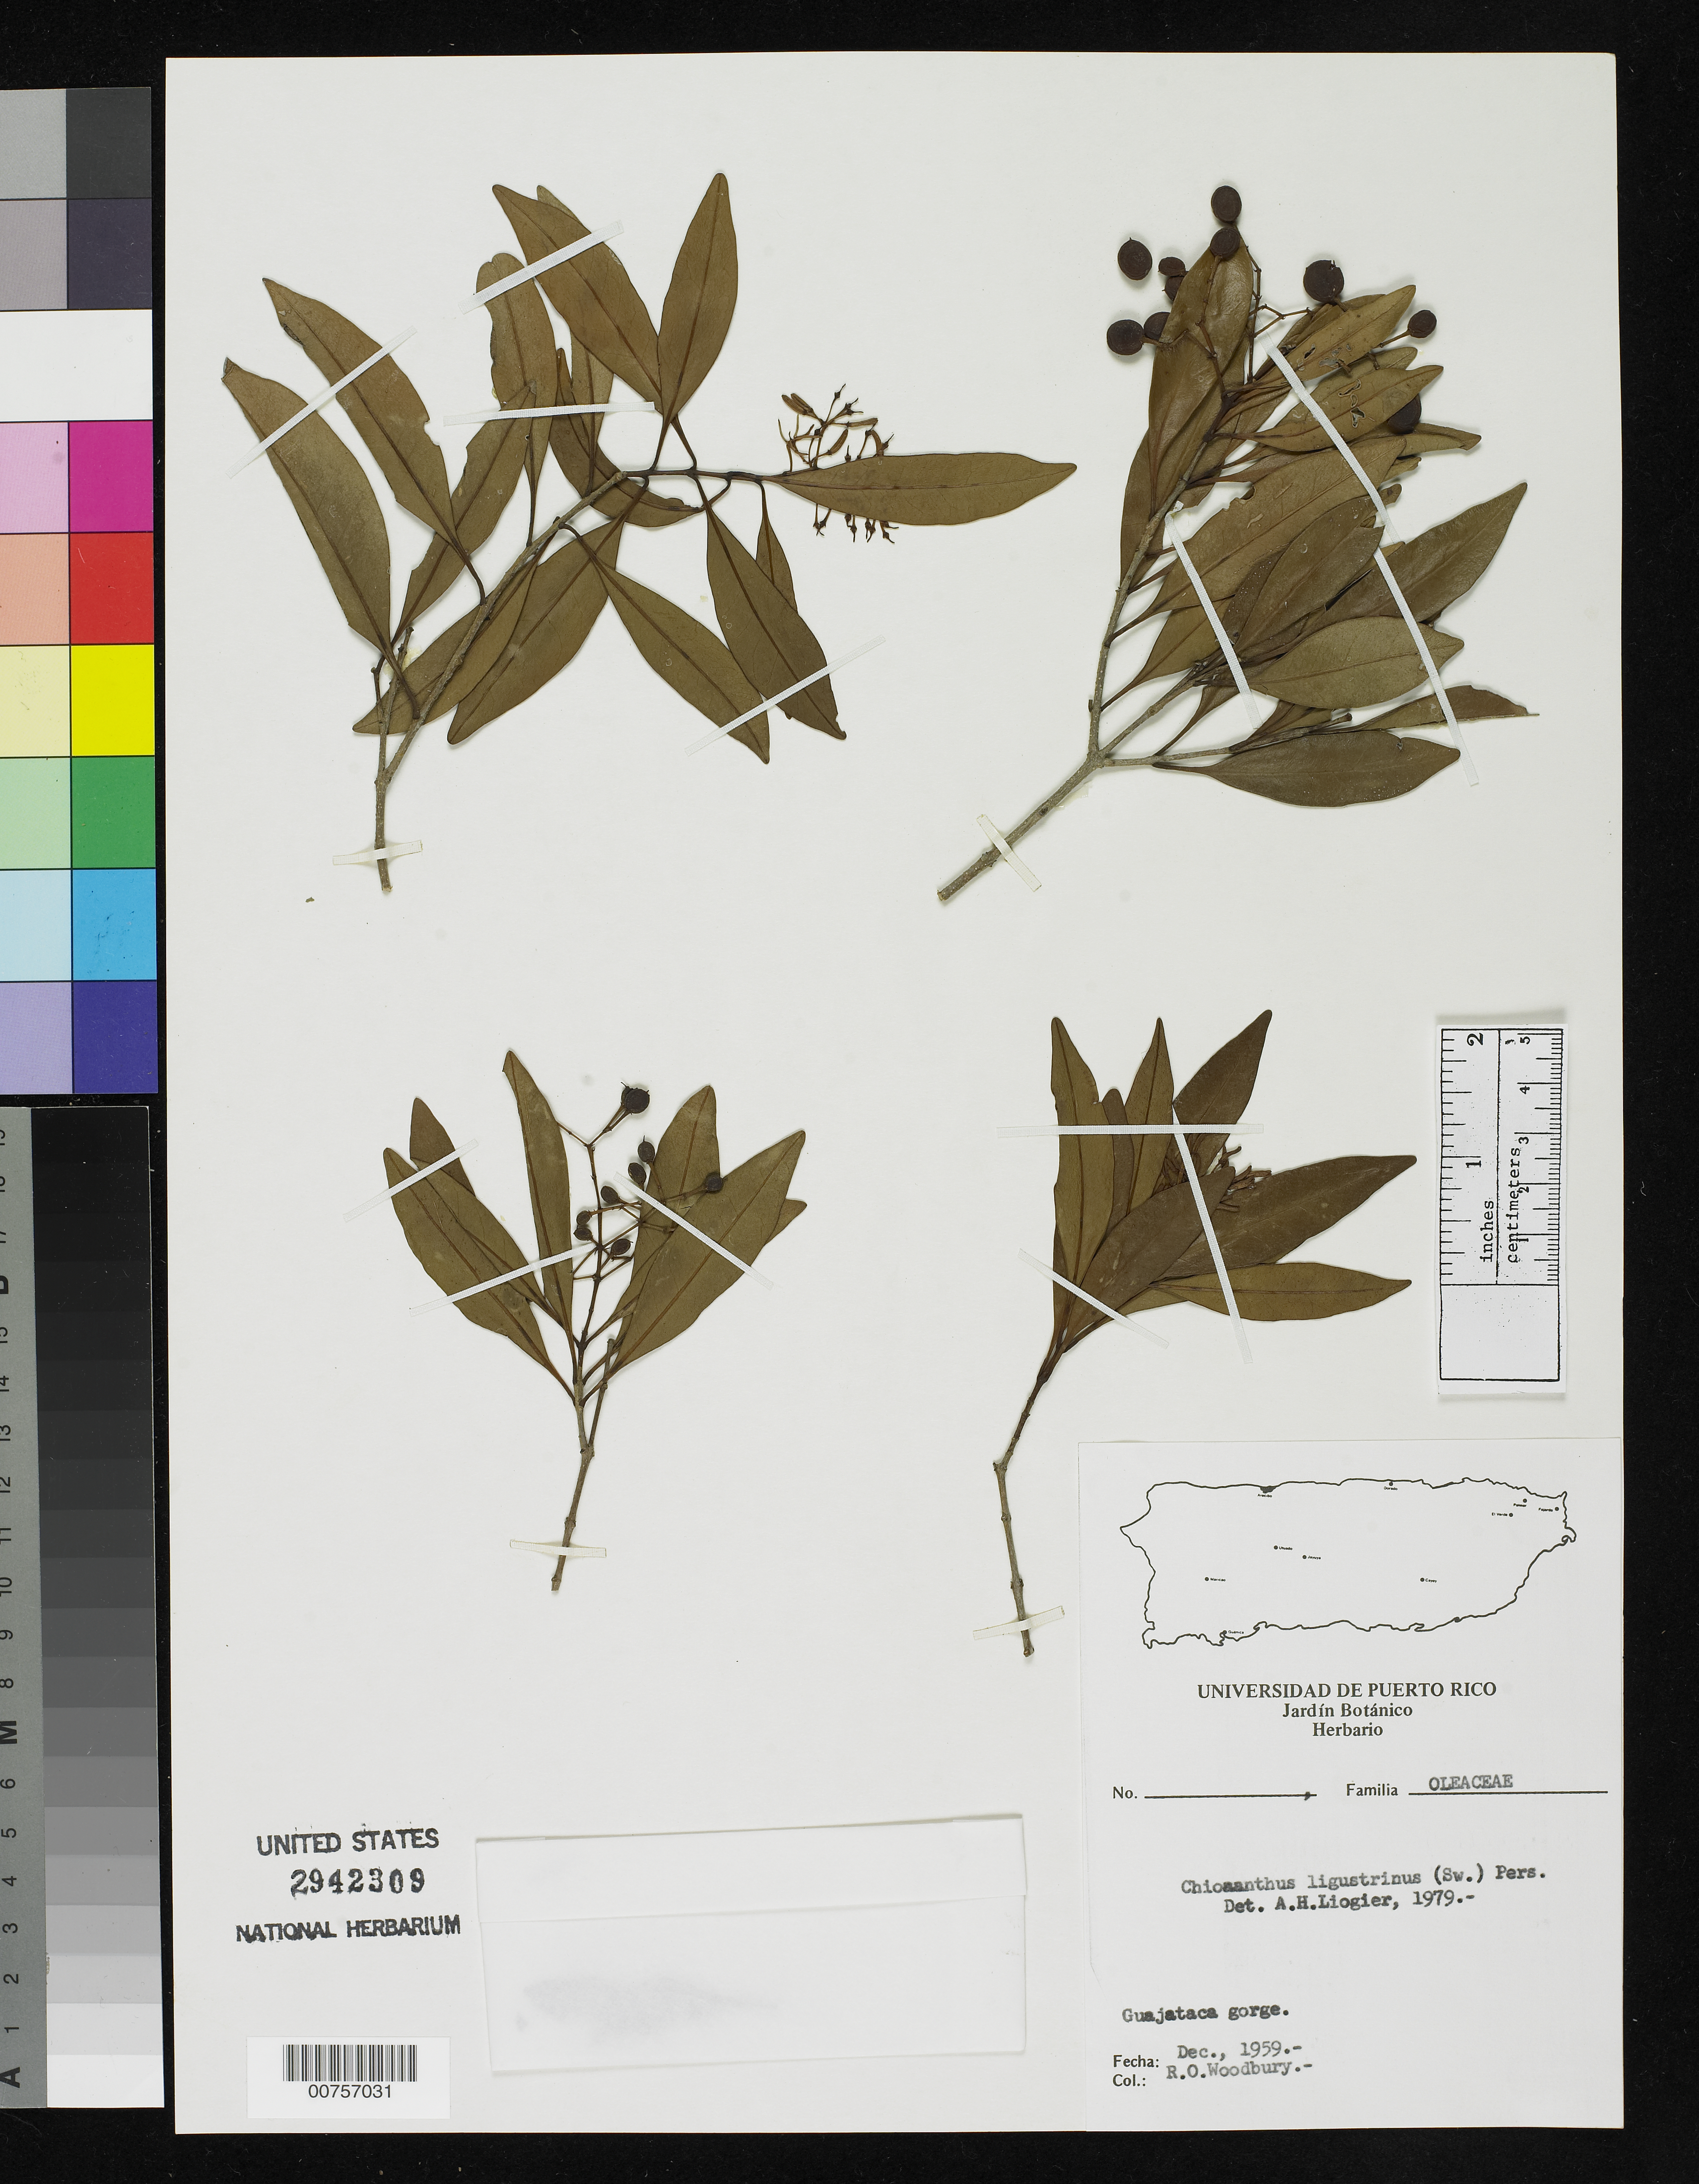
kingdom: Plantae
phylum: Tracheophyta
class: Magnoliopsida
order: Lamiales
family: Oleaceae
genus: Chionanthus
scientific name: Chionanthus ligustrinus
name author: (Sw.) Pers.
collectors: R. O. Woodbury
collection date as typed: Dec 1959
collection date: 1959-12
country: Puerto Rico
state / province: Quebradillas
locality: Guajataca gorge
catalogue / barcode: US 2942309